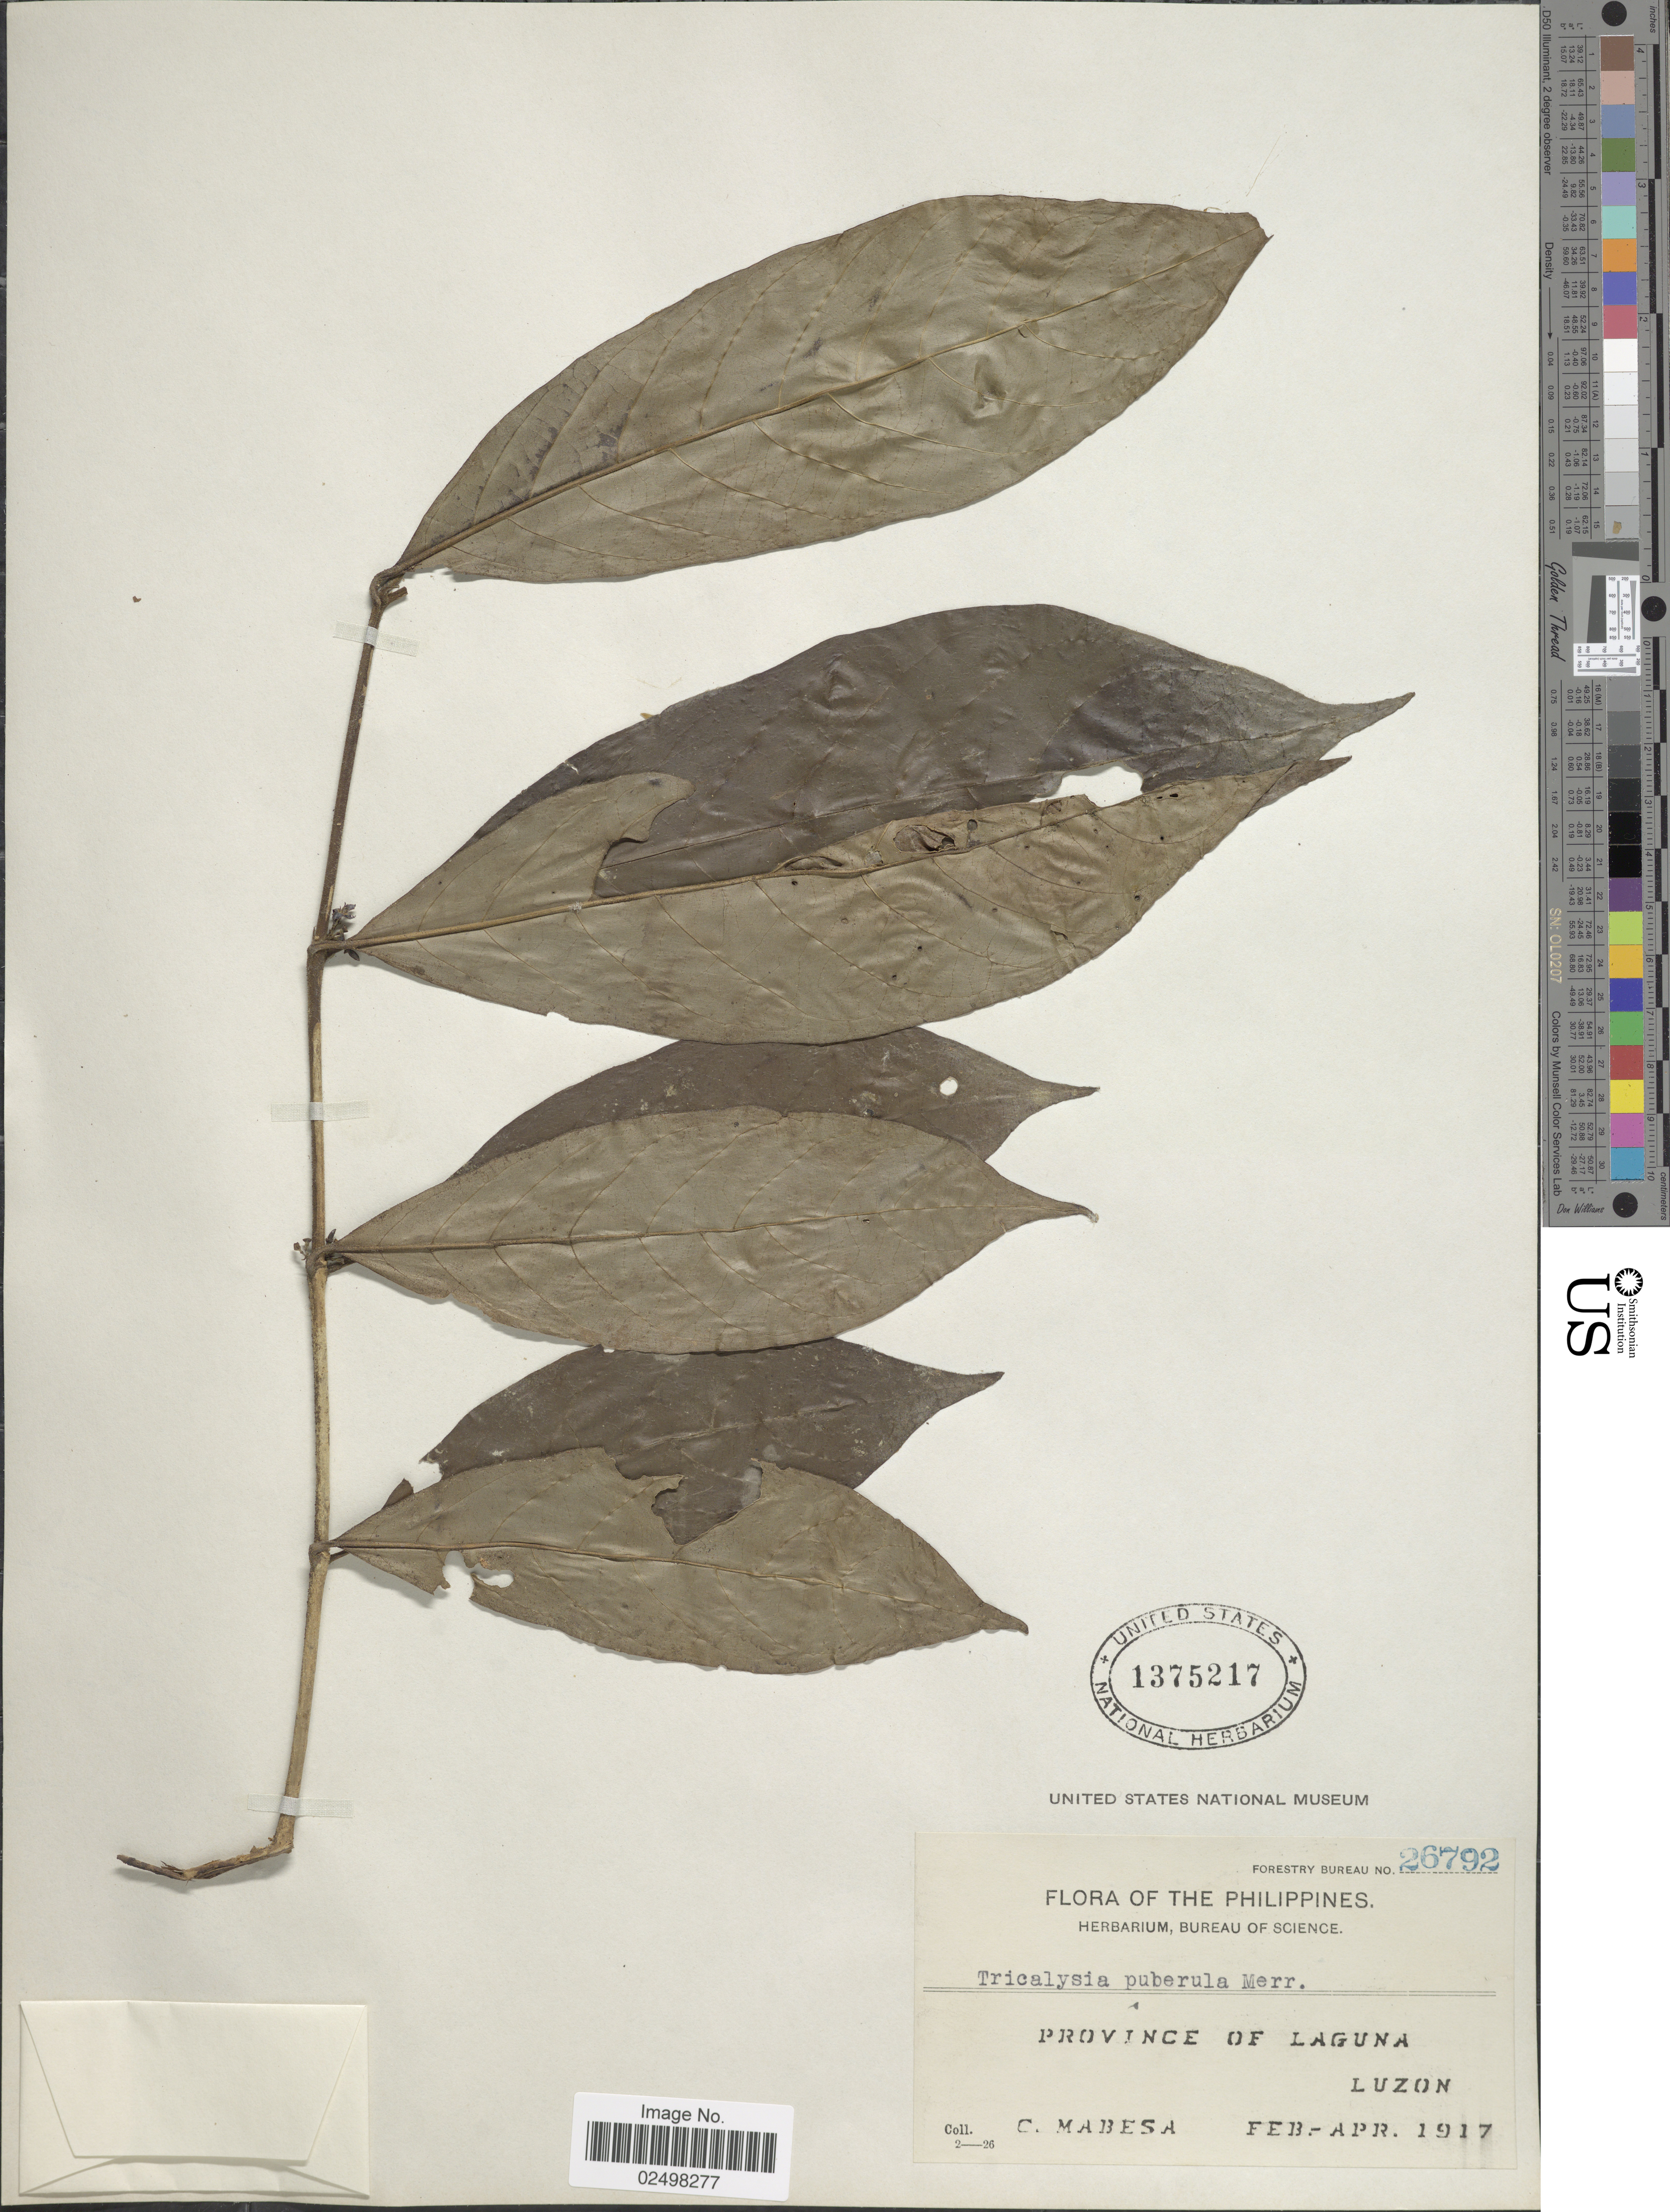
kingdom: Plantae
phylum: Tracheophyta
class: Magnoliopsida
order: Gentianales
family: Rubiaceae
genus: Tricalysia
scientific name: Tricalysia puberula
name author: Merr.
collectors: C. Mabesa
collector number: Forestry Bureau 26792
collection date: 1917-02/1917-04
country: Philippines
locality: Province of Laguna, Luzon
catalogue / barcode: US 1375217